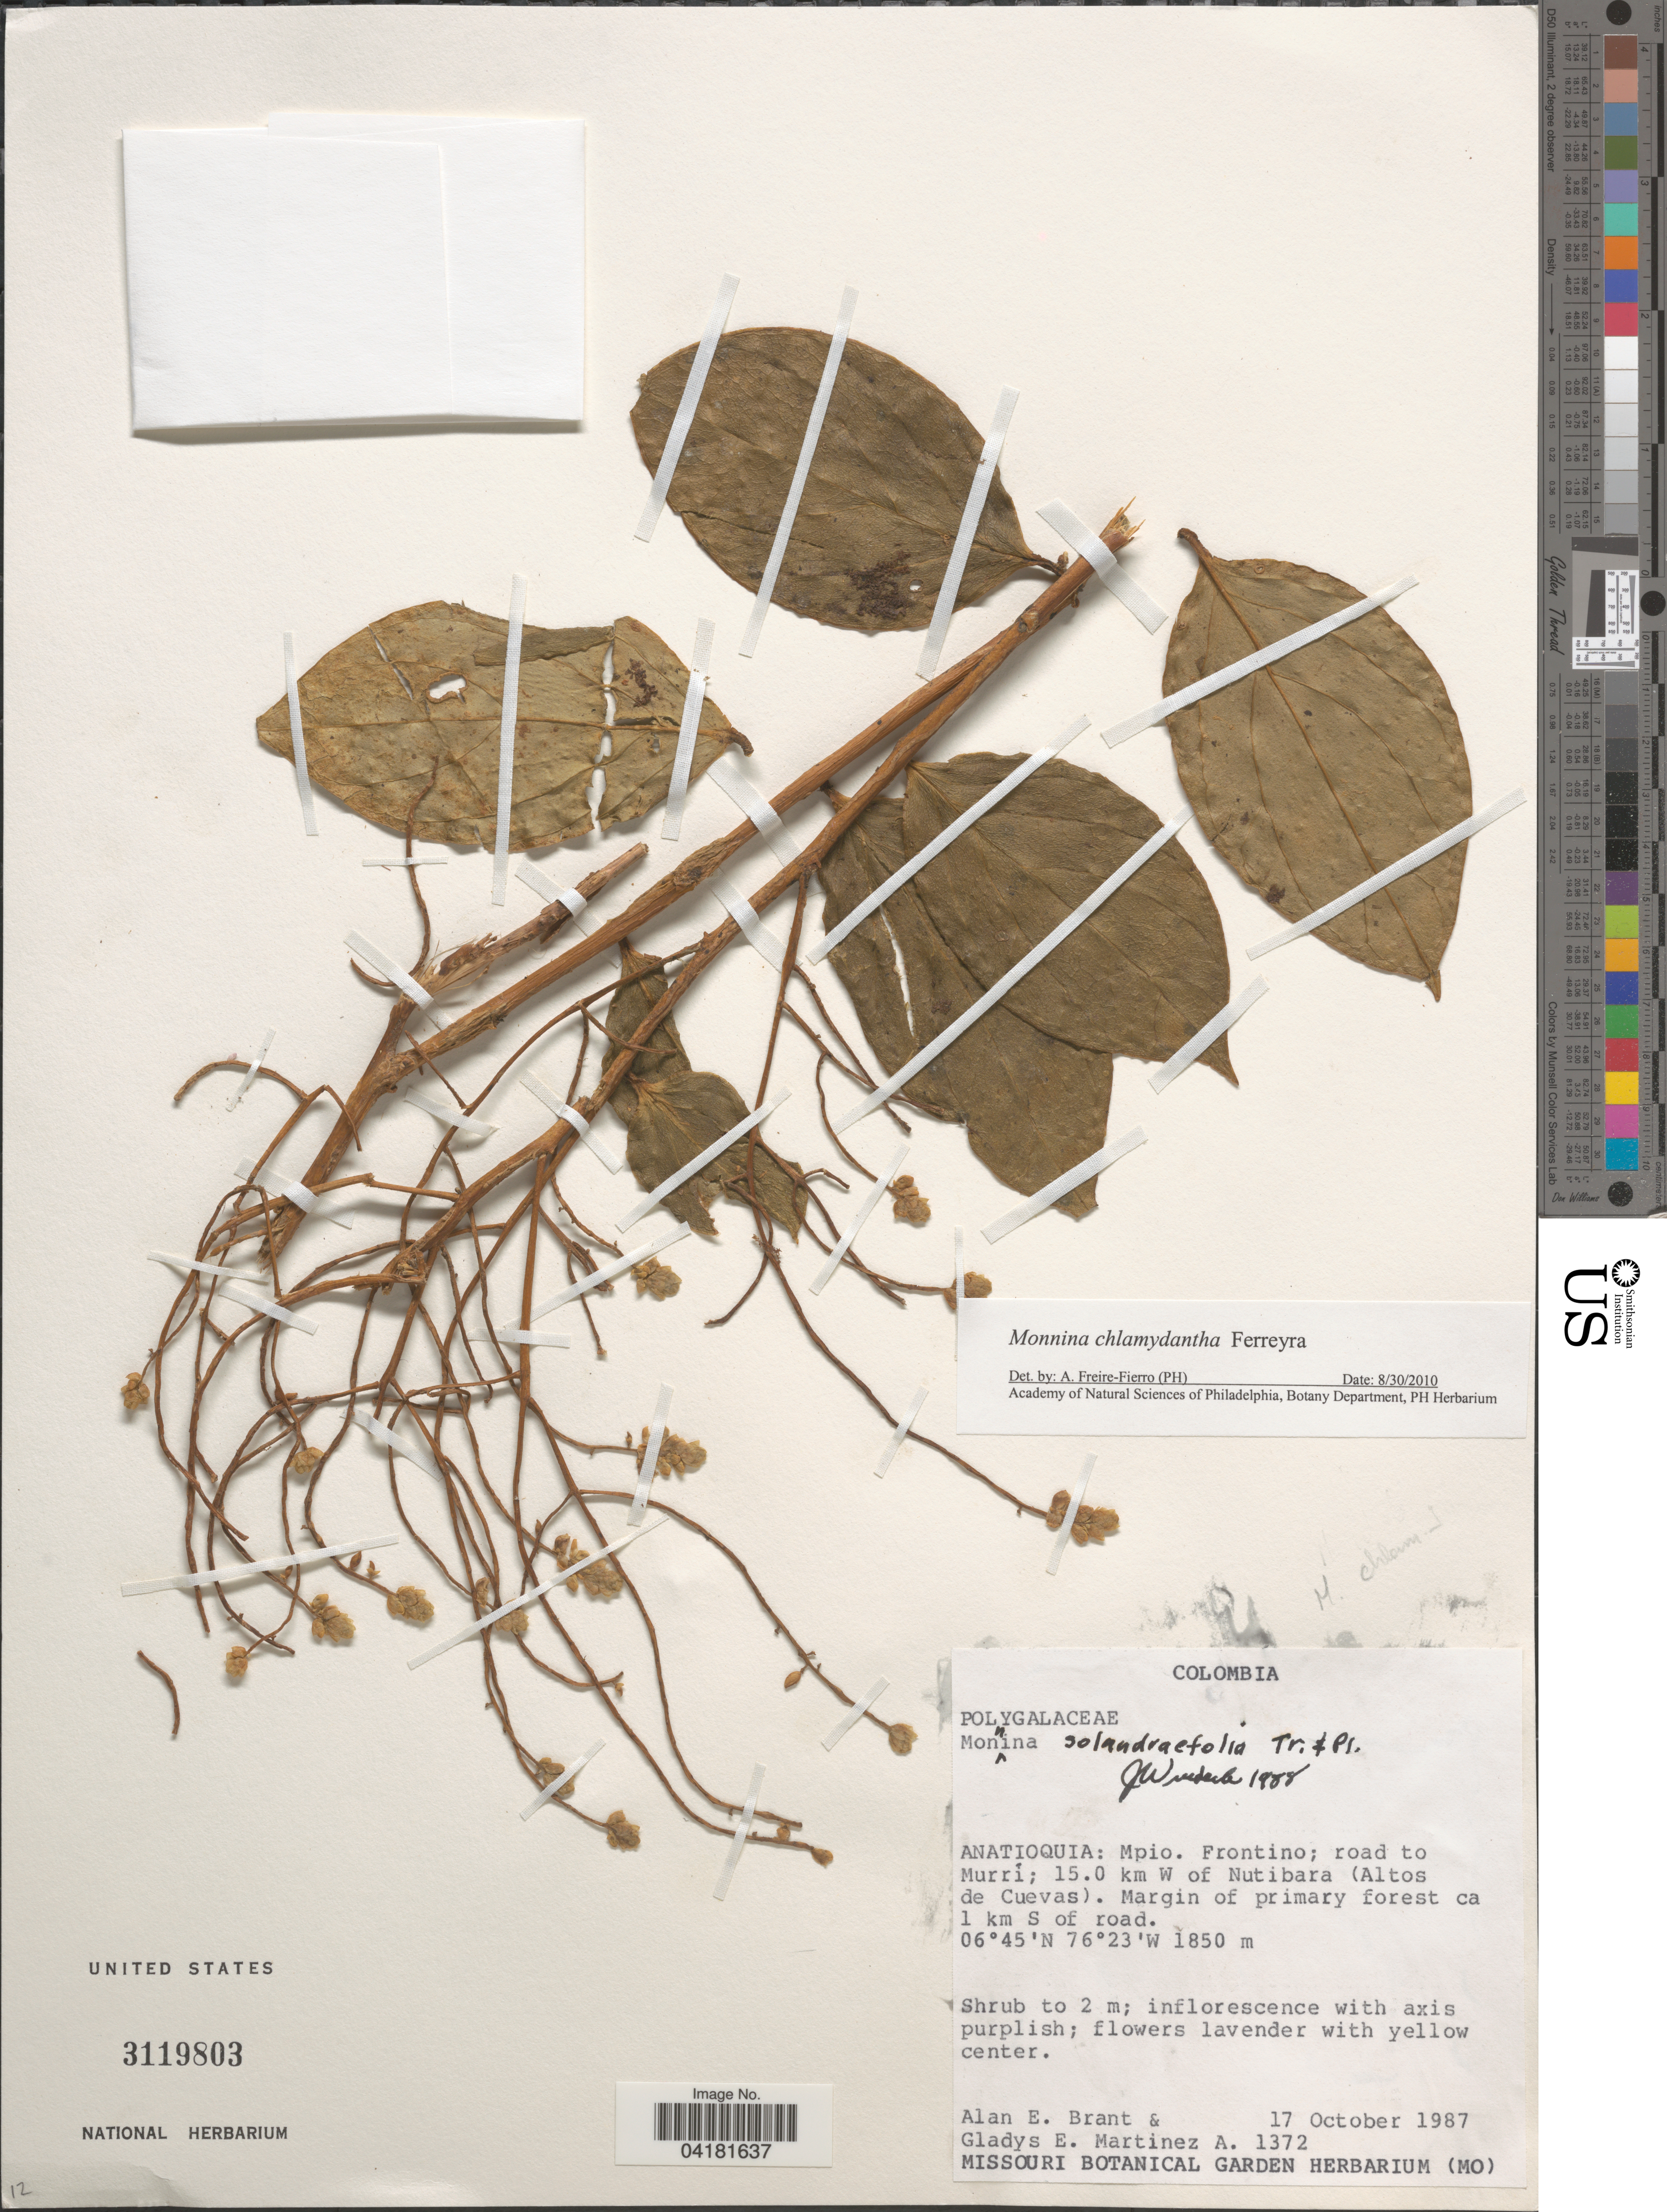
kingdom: Plantae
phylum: Tracheophyta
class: Magnoliopsida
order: Fabales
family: Polygalaceae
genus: Monnina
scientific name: Monnina chlamydantha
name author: Ferreyra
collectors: A. Brant & G. Martfnez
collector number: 1372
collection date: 1987-10-17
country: Colombia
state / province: Antioquia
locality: Anatioquia: Mpio. Frontino; road to Murrí; 15.0 km W of Nutibara (Altos de Cuevas). Margin of primary forest ca 1 km S of road.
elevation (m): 1850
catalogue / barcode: US 3119803